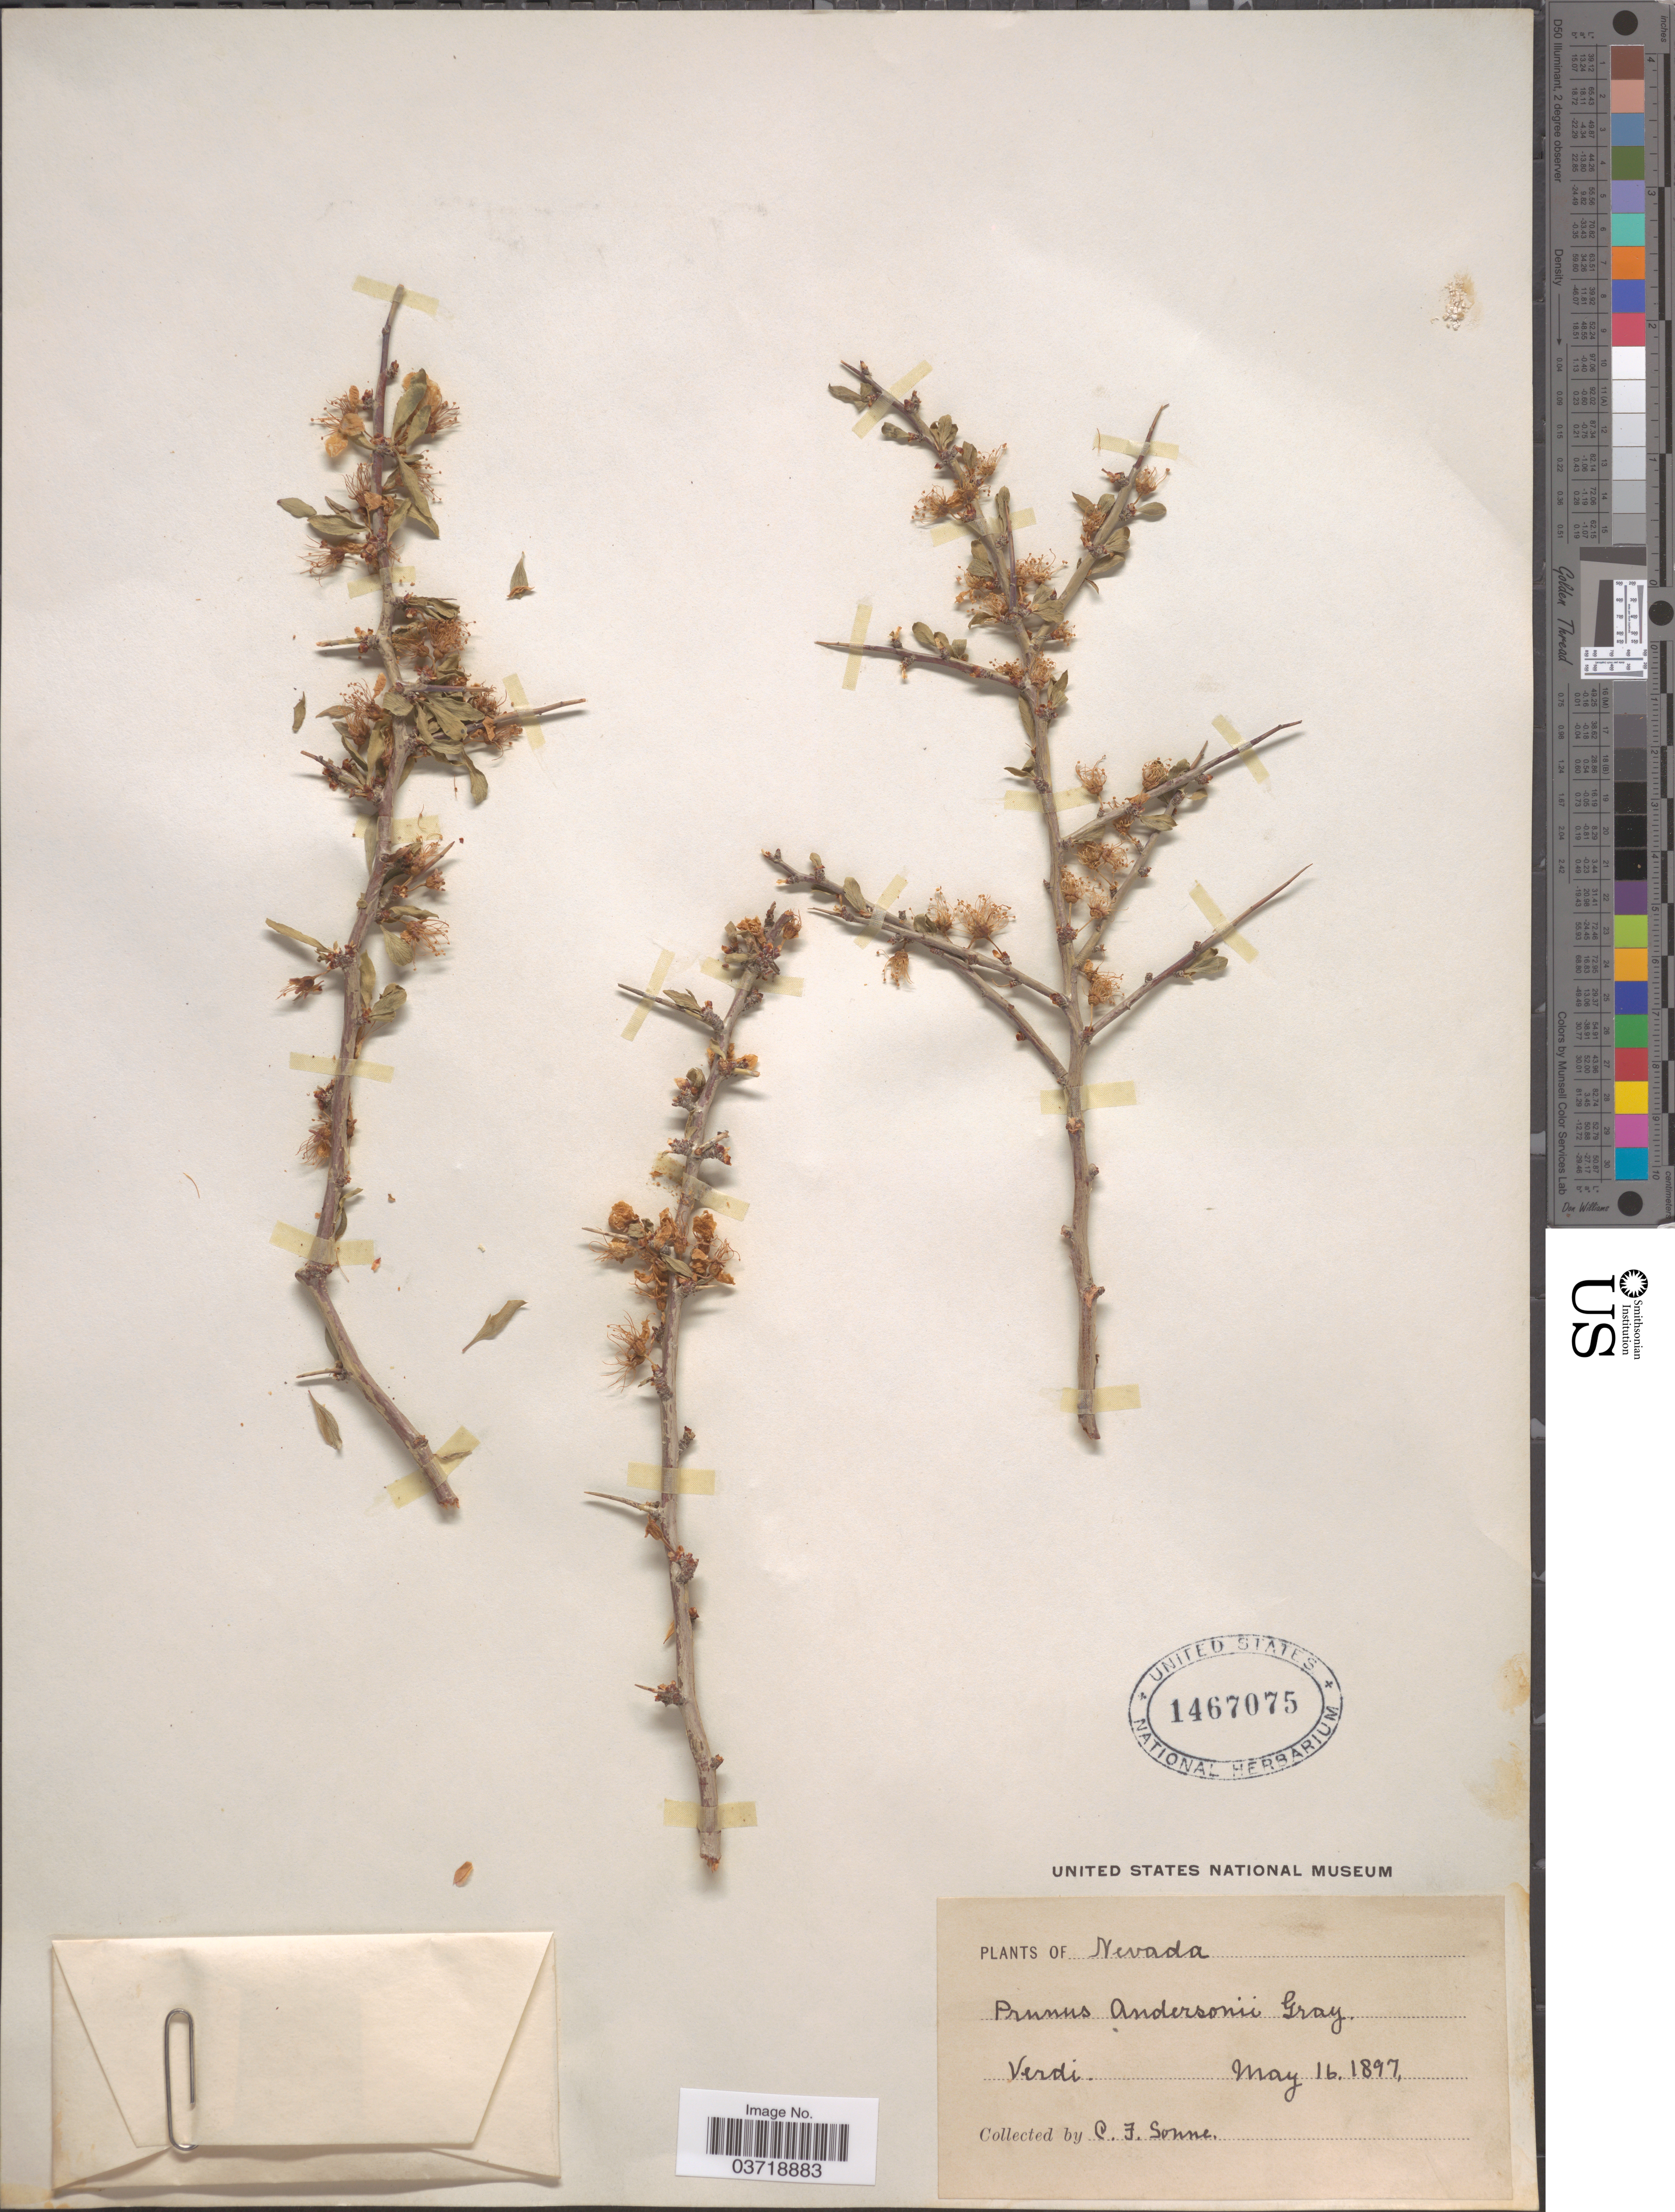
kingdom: Plantae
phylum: Tracheophyta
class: Magnoliopsida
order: Rosales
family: Rosaceae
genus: Prunus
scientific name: Prunus andersonii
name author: A. Gray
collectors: C. Sonne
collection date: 1897-05-16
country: United States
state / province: Nevada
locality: Verdi.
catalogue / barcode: US 1467075